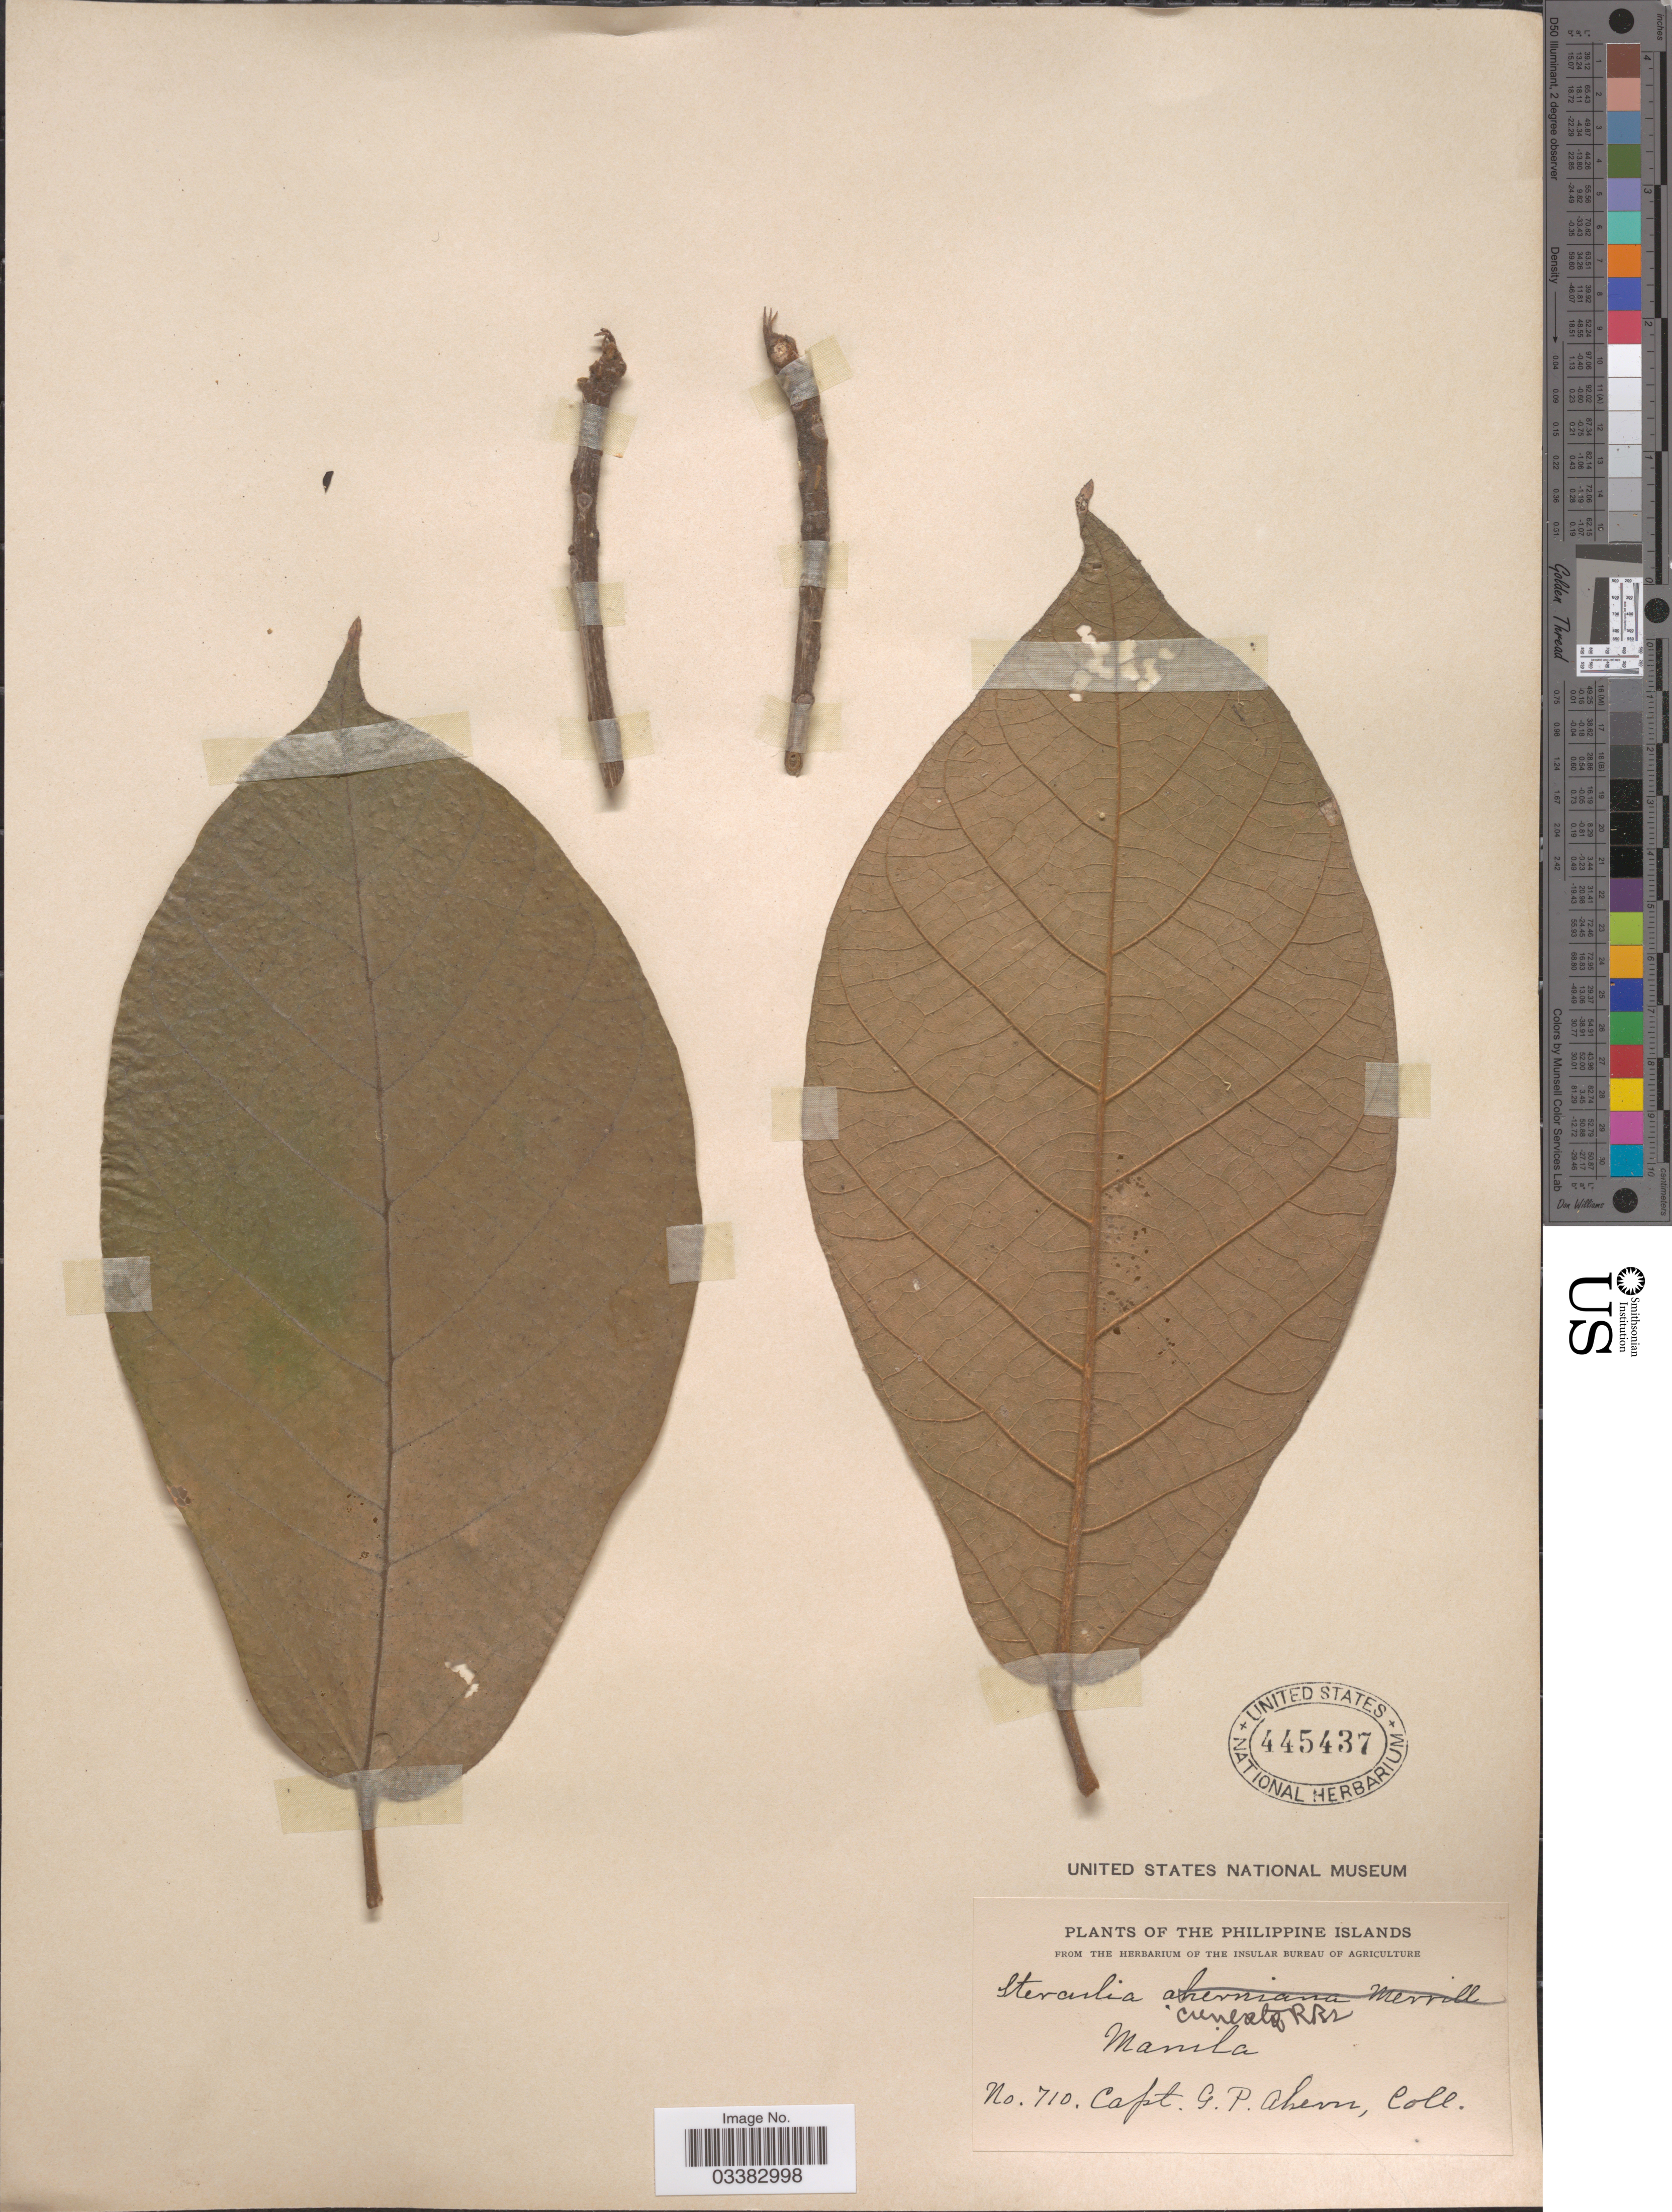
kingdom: Plantae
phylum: Tracheophyta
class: Magnoliopsida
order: Malvales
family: Malvaceae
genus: Sterculia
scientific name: Sterculia cuneata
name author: R. Br.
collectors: G. Ahern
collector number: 710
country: Philippines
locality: The Philippine Islands, Manila.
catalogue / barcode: US 445437